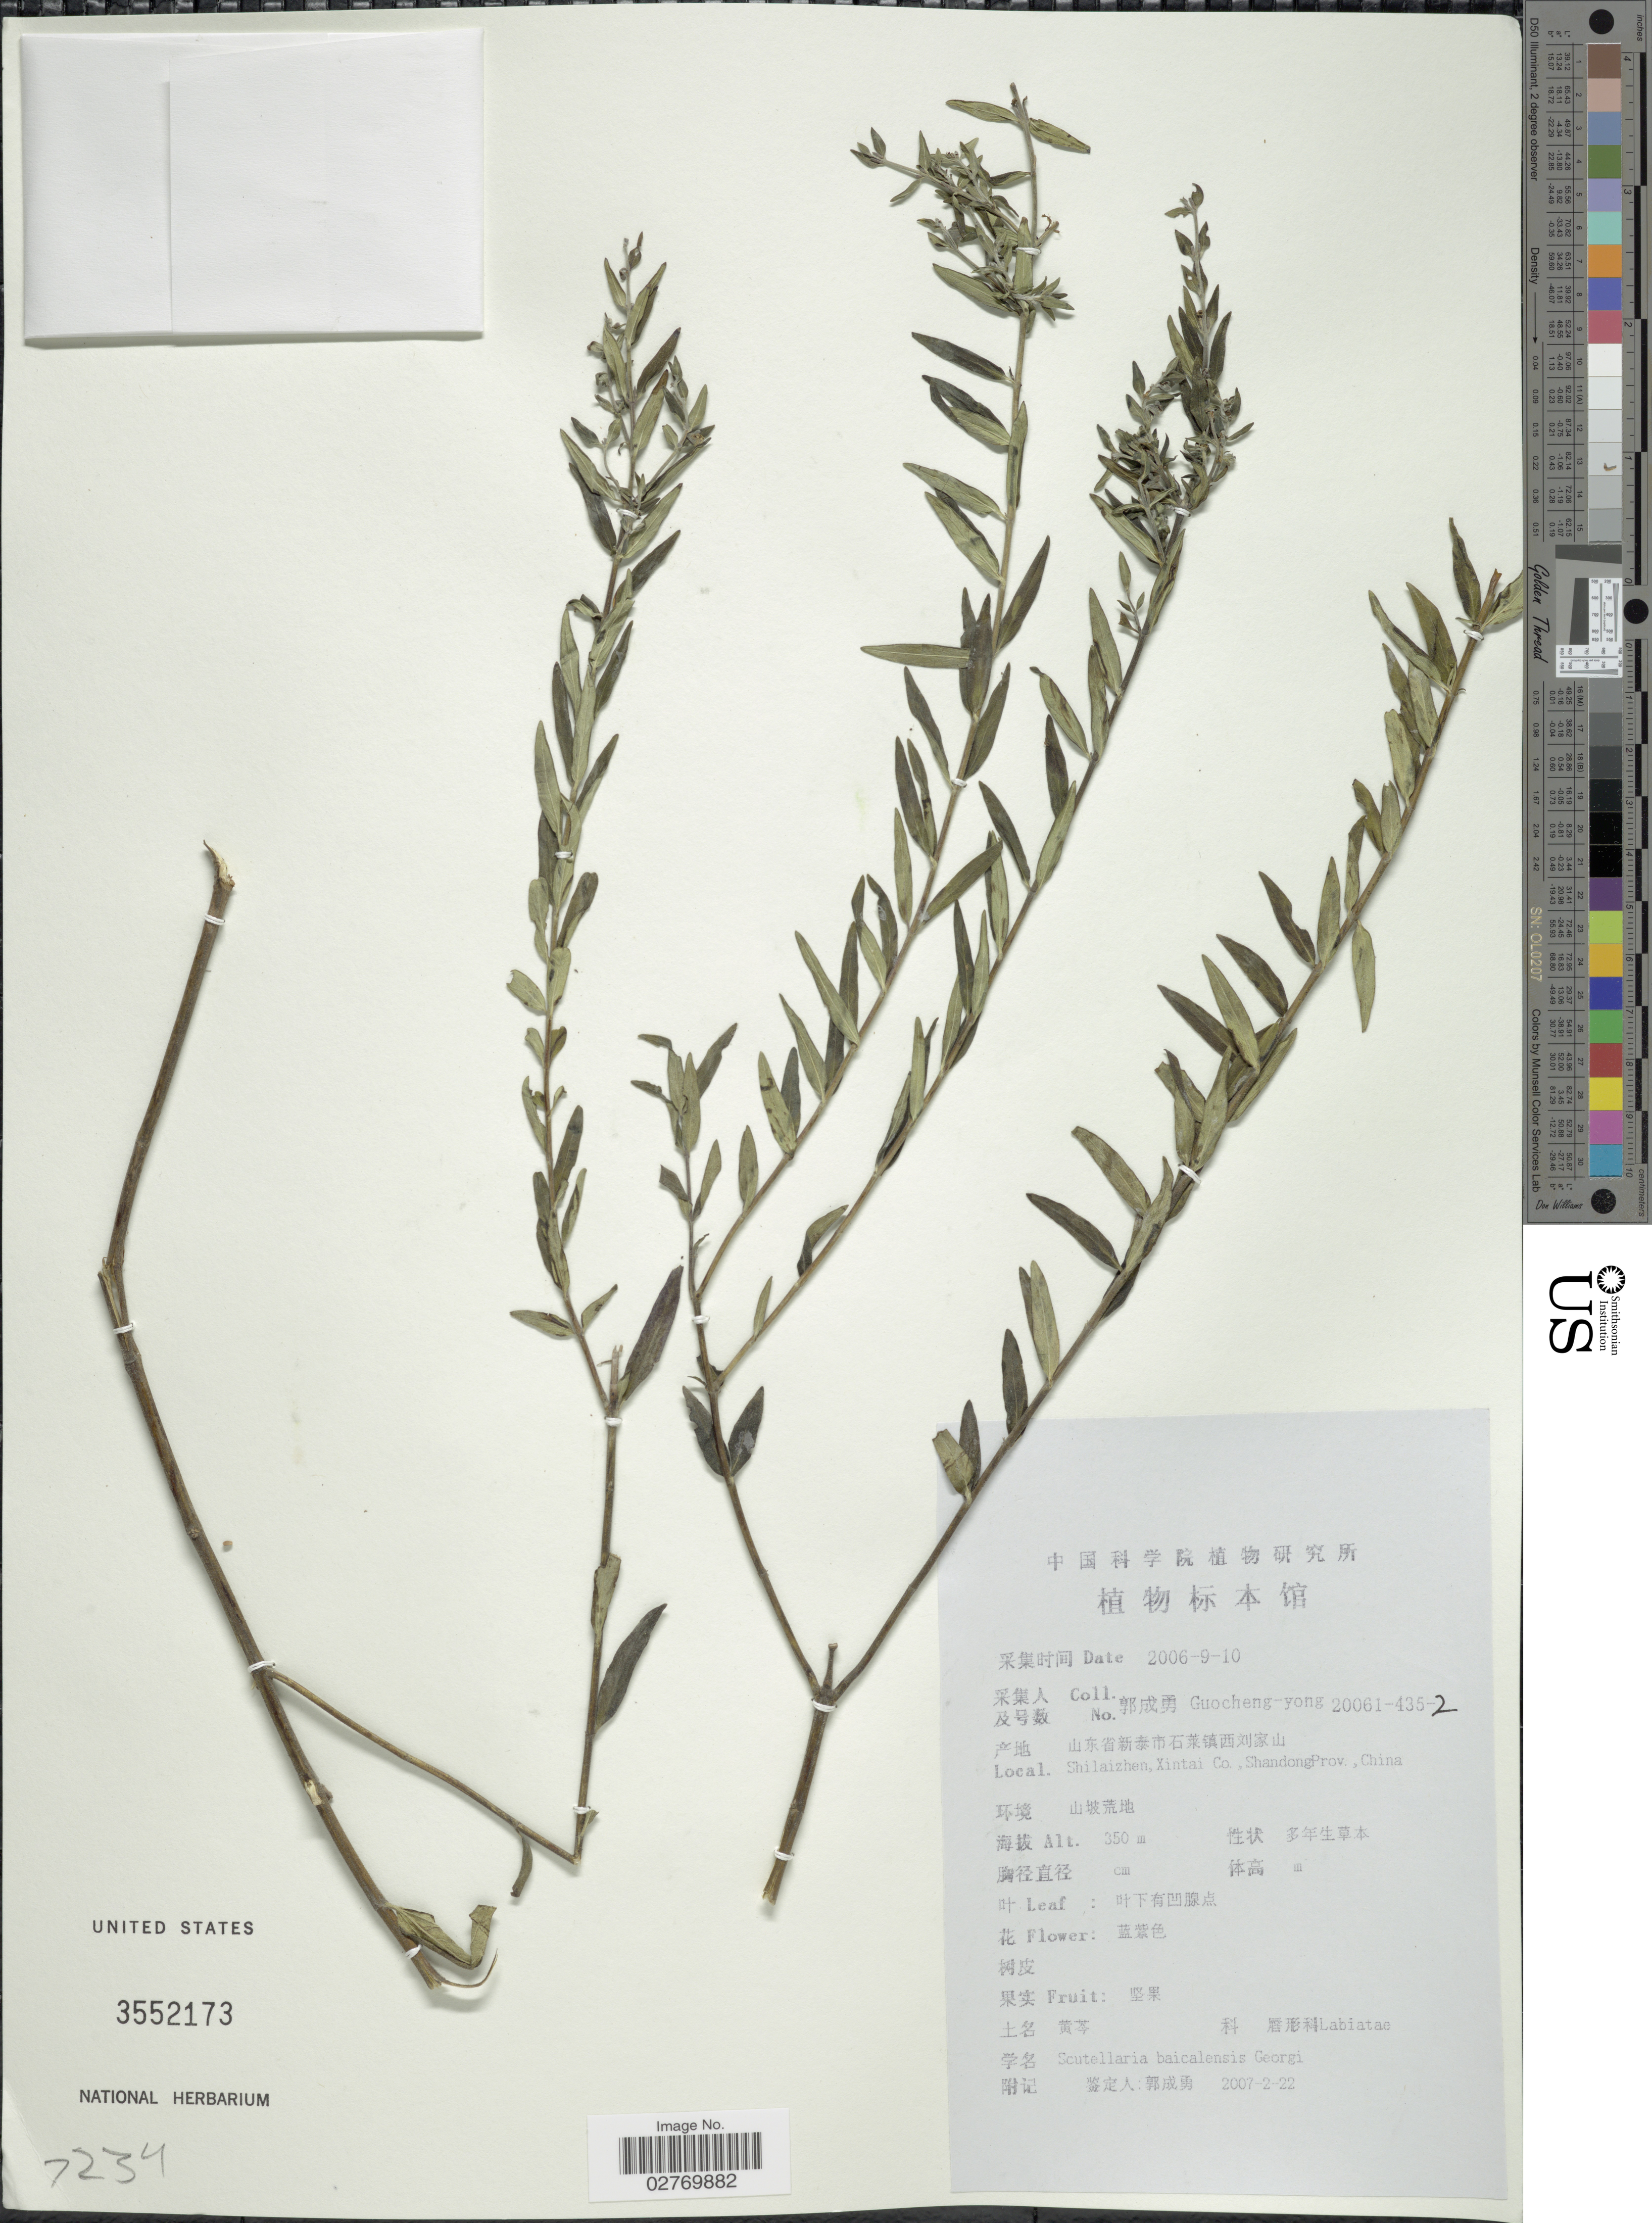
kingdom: Plantae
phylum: Tracheophyta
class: Magnoliopsida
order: Lamiales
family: Lamiaceae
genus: Scutellaria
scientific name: Scutellaria baicalensis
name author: Georgi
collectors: Guo cheng-yong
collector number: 20061-435-2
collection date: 2006-09-10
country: China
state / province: Shandong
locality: Shilaizhen, Xintai Co.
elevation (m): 350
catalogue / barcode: US 3552173